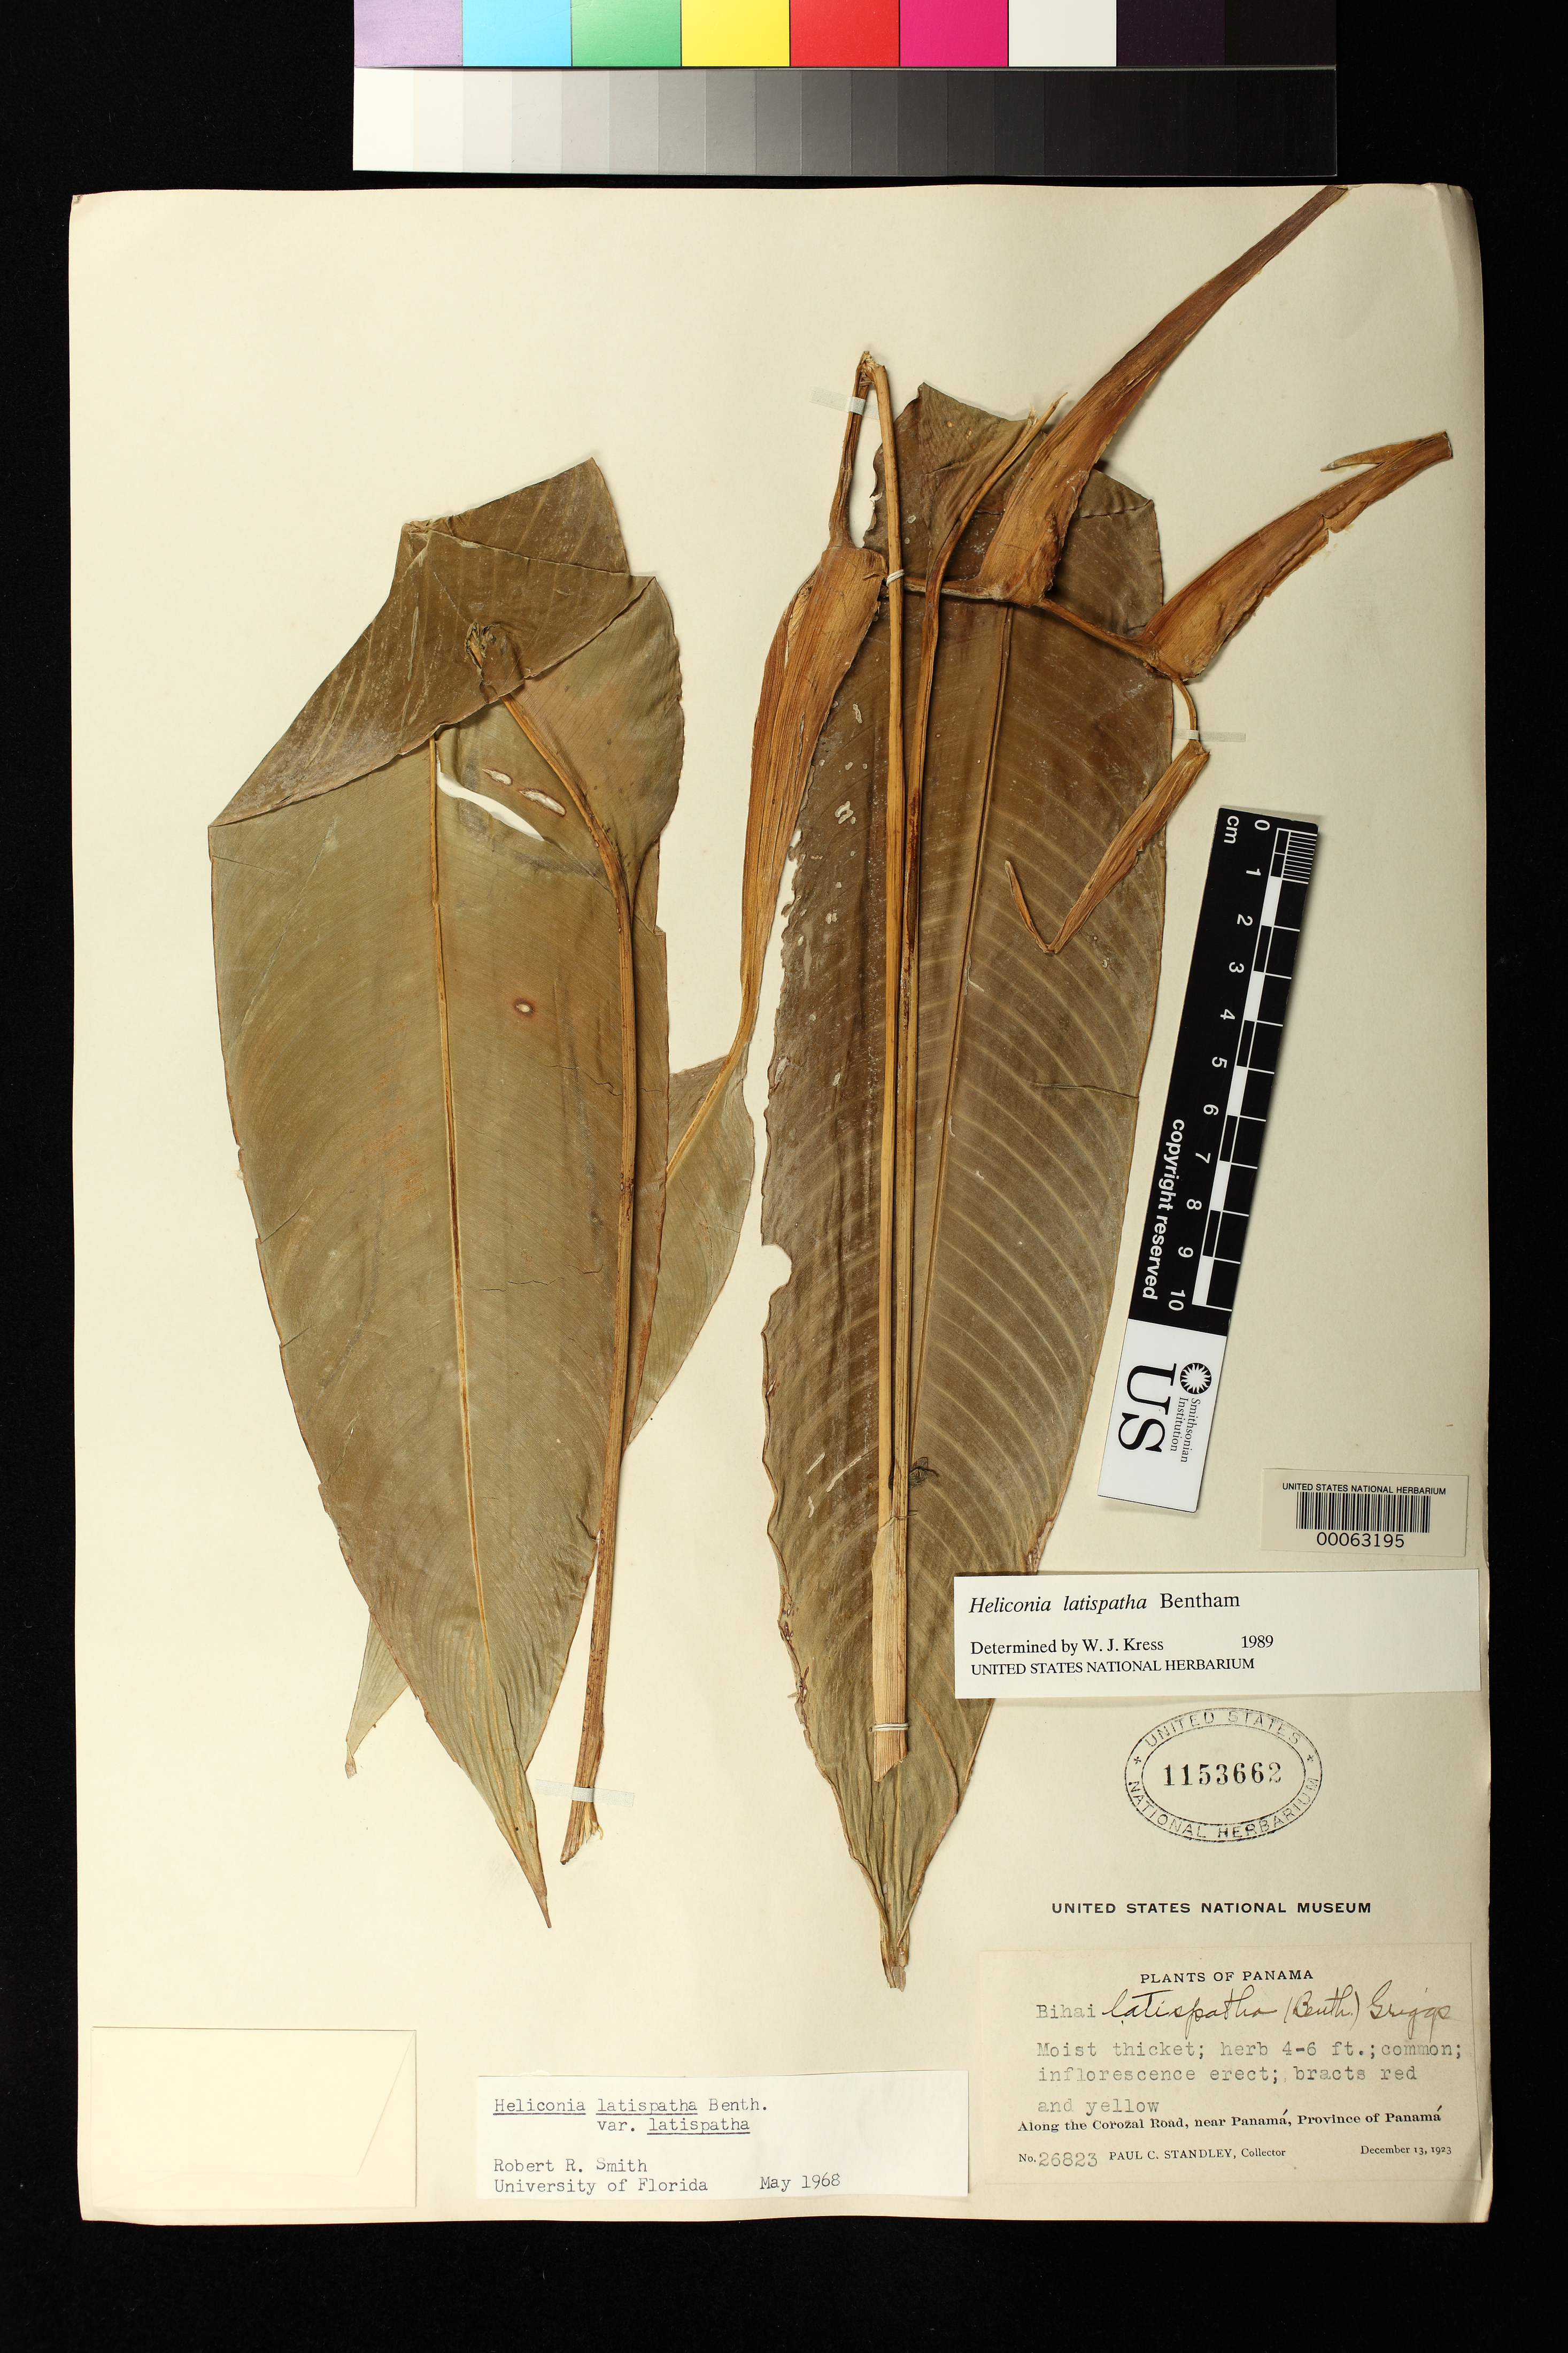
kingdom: Plantae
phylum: Tracheophyta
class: Liliopsida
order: Zingiberales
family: Heliconiaceae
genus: Heliconia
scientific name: Heliconia latispatha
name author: Benth.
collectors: P. C. Standley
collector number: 26823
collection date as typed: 13 Dec 1923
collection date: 1923-12-13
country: Panama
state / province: Panamá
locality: Along the Corozal road, near Panama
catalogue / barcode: US 1153662